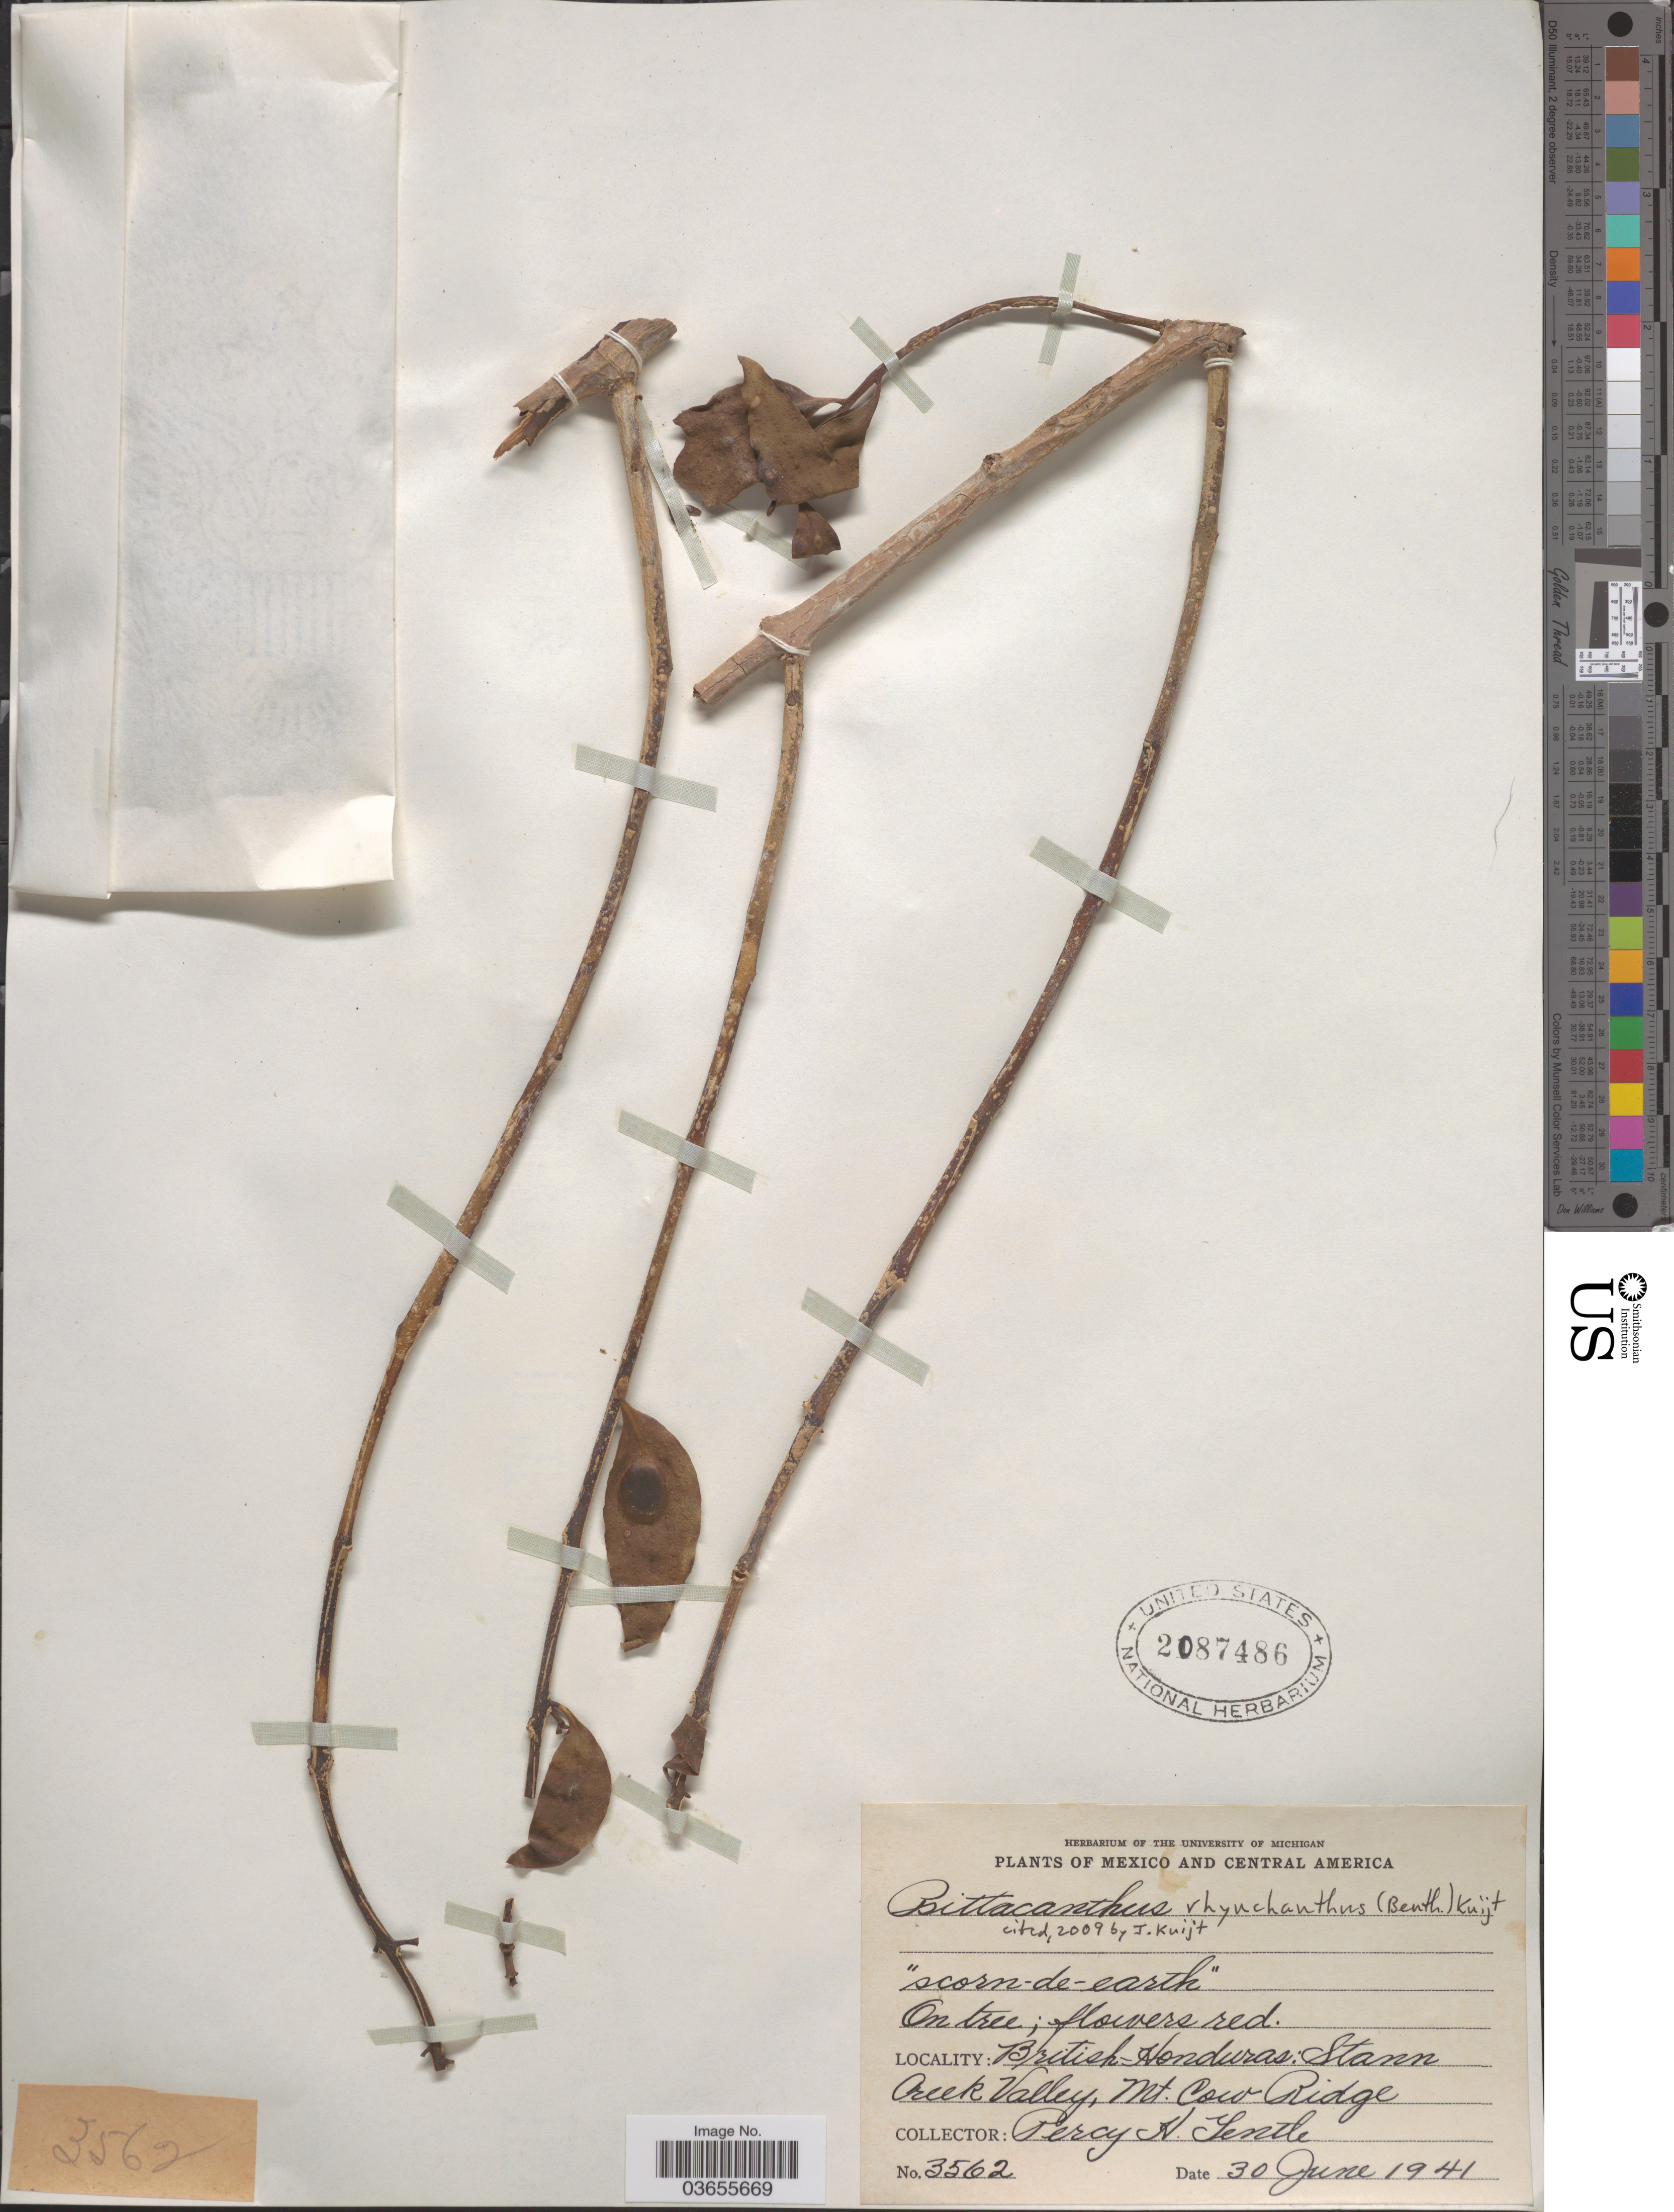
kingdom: Plantae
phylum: Tracheophyta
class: Magnoliopsida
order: Santalales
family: Loranthaceae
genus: Psittacanthus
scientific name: Psittacanthus rhynchanthus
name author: (Benth.) Kuijt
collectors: P. H. Gentle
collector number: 3562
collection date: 1941-06-30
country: Belize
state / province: Stann Creek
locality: British-Honduras: Stann Creek Valley, Mt. Cow Ridge.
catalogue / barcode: US 2087486